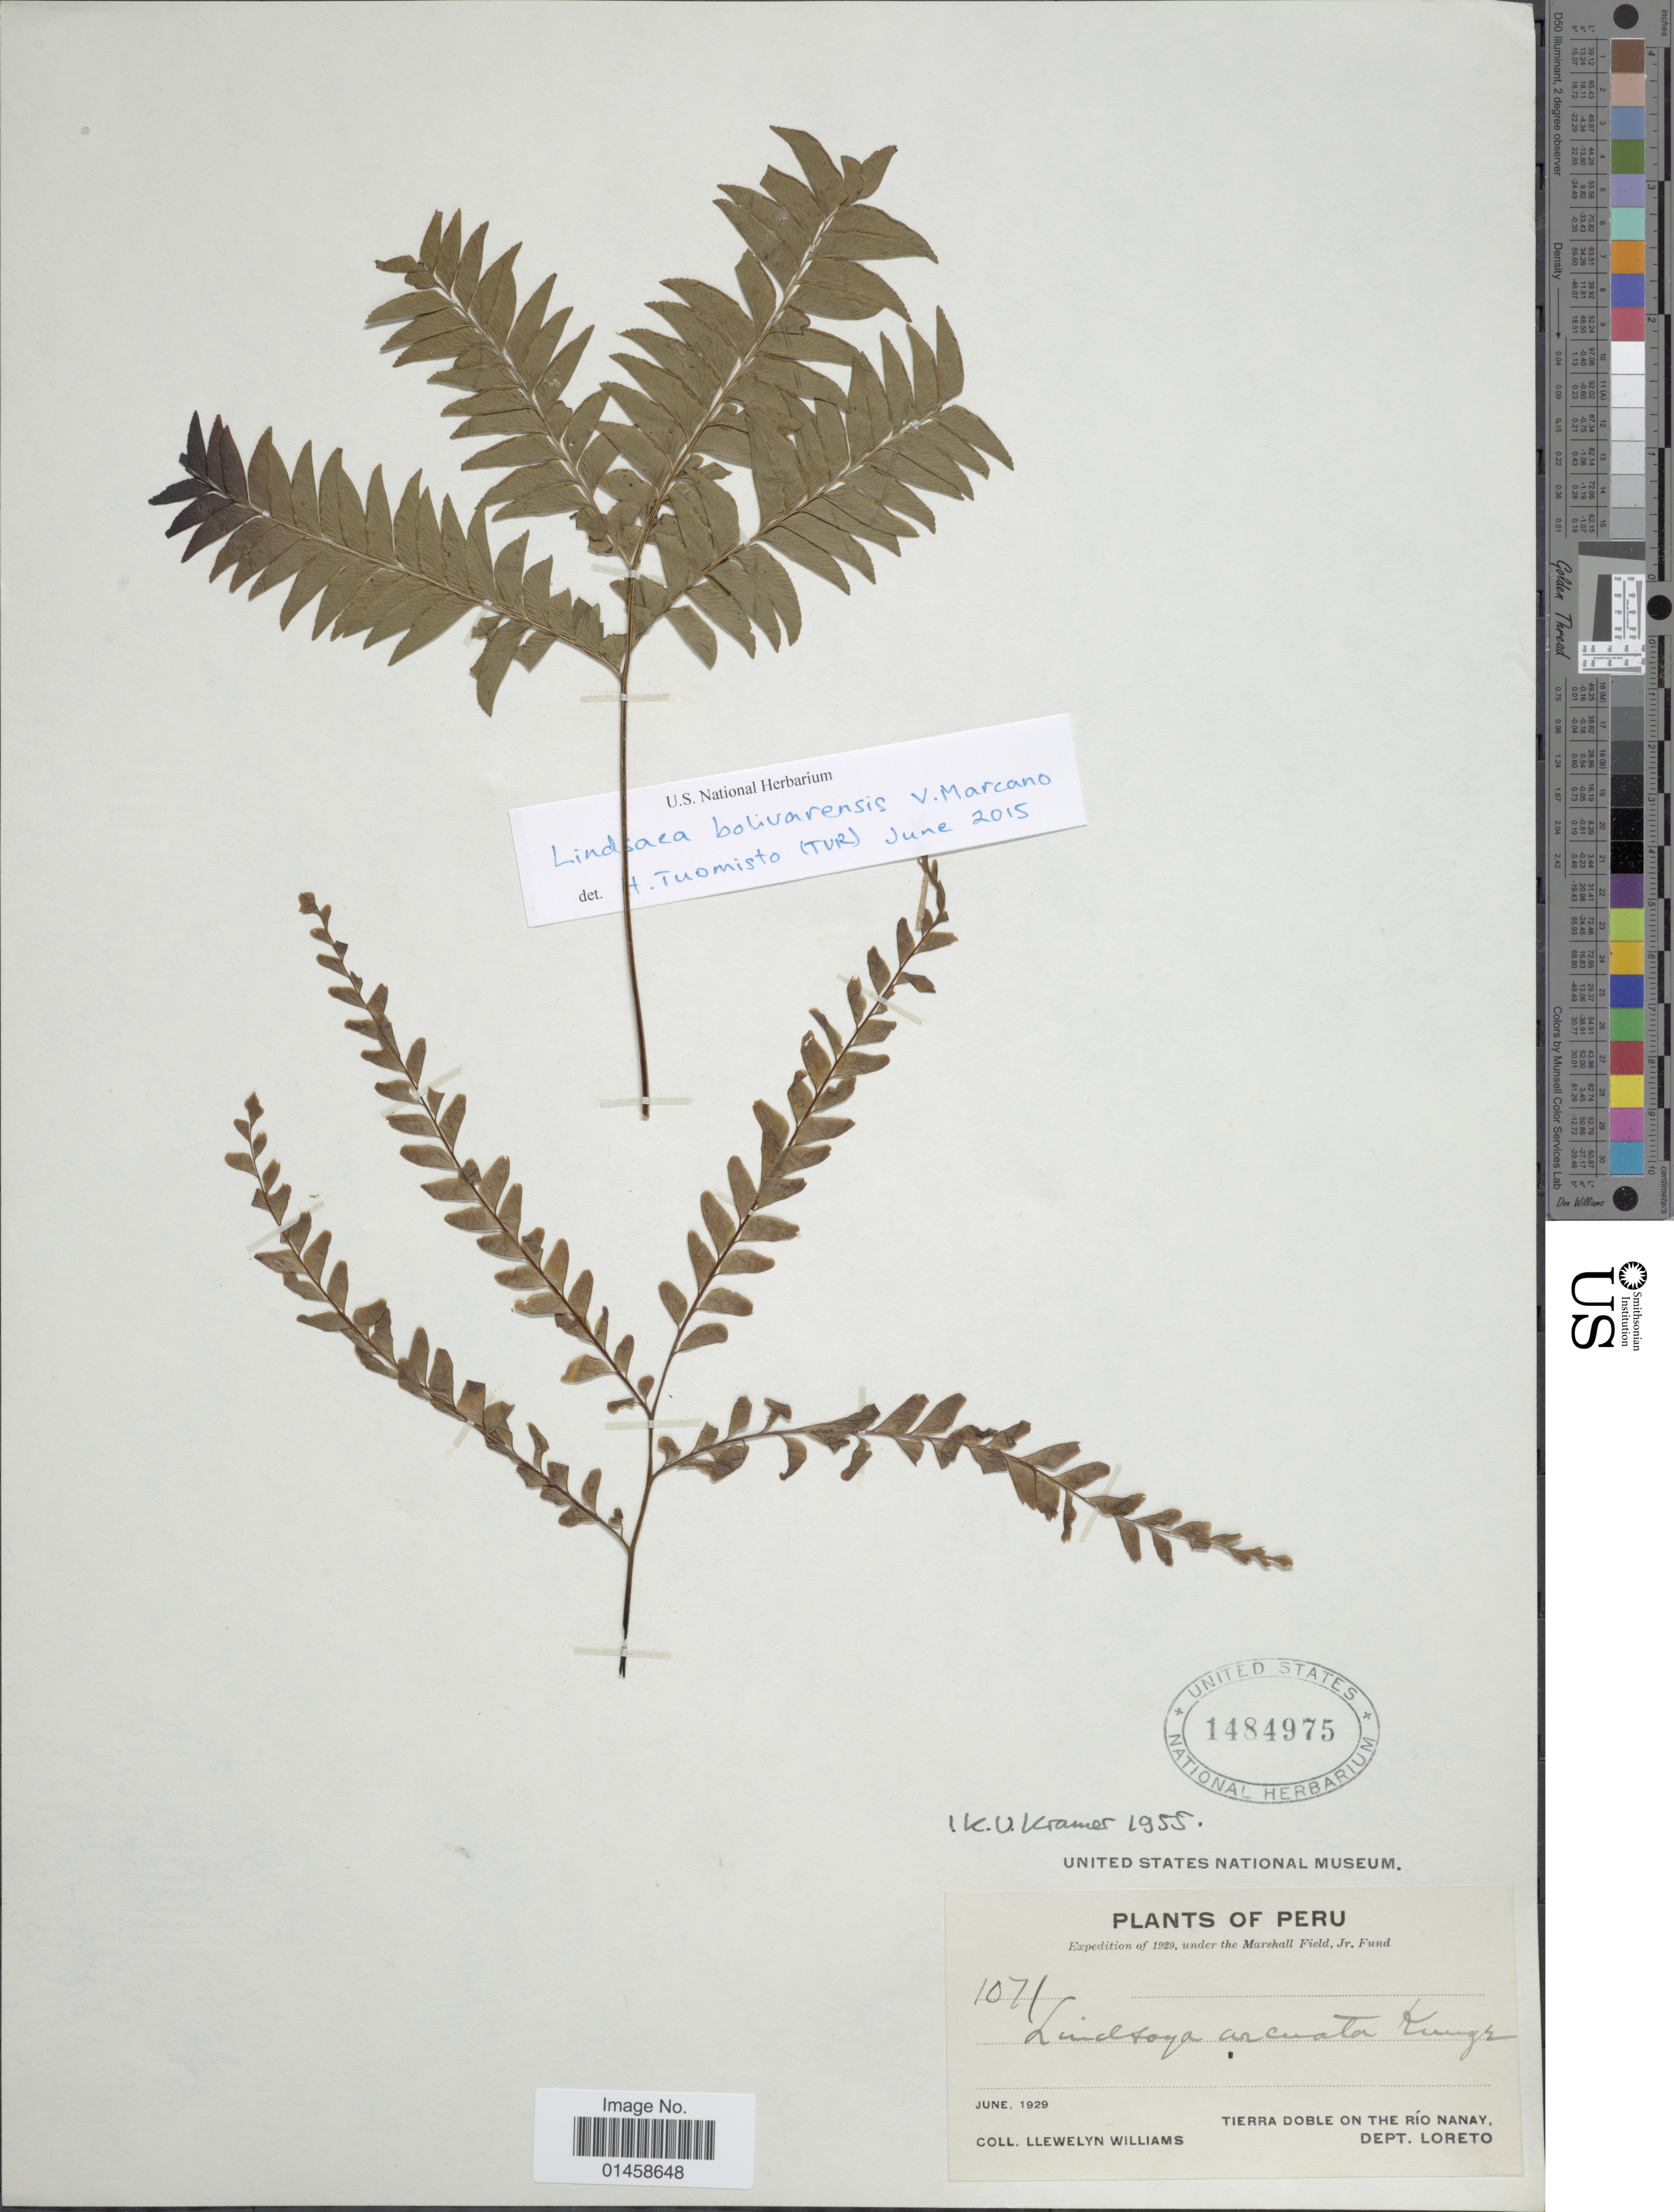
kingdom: Plantae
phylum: Tracheophyta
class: Polypodiopsida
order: Polypodiales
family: Lindsaeaceae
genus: Lindsaea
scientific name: Lindsaea arcuata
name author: Kunze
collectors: Ll. Williams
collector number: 1071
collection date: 1929-06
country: Peru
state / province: Loreto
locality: Tierra doble on the Rio Nanay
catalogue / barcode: US 1484975